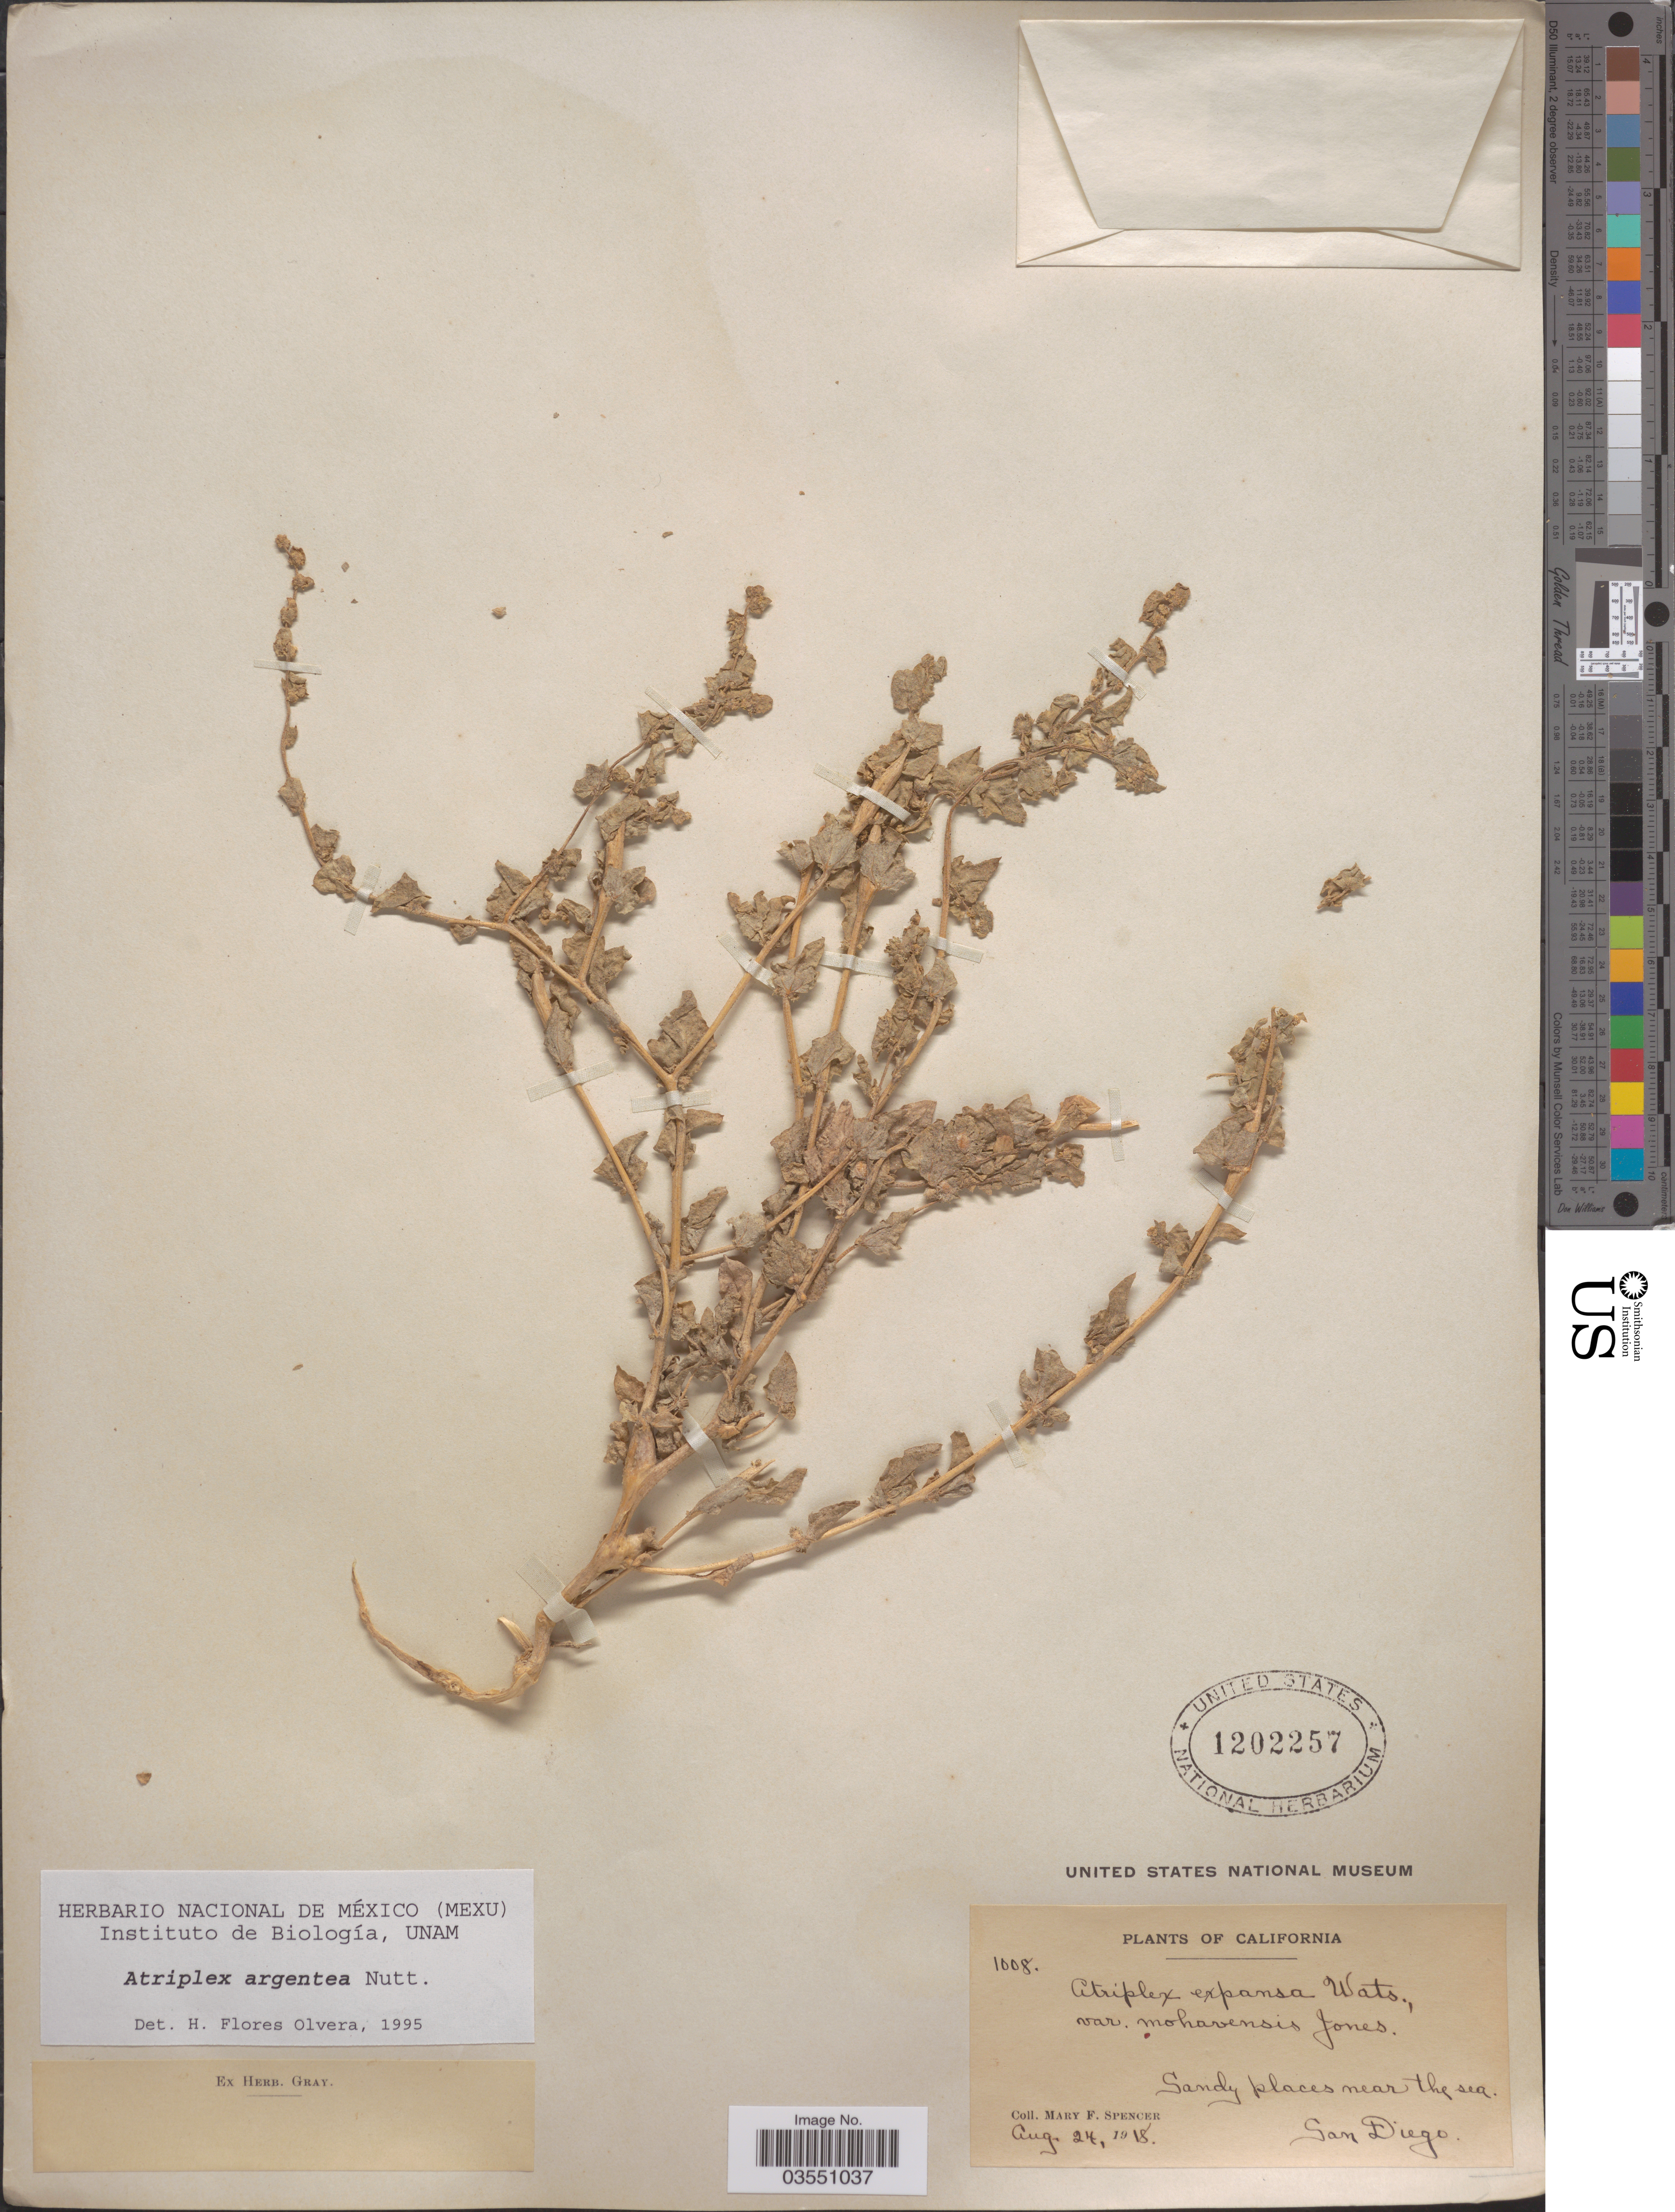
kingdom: Plantae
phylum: Tracheophyta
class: Magnoliopsida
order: Caryophyllales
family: Amaranthaceae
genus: Atriplex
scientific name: Atriplex argentea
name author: Nutt.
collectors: M. Spencer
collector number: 1008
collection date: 1918-08-24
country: United States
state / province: California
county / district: San Diego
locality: San Diego.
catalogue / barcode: US 1202257